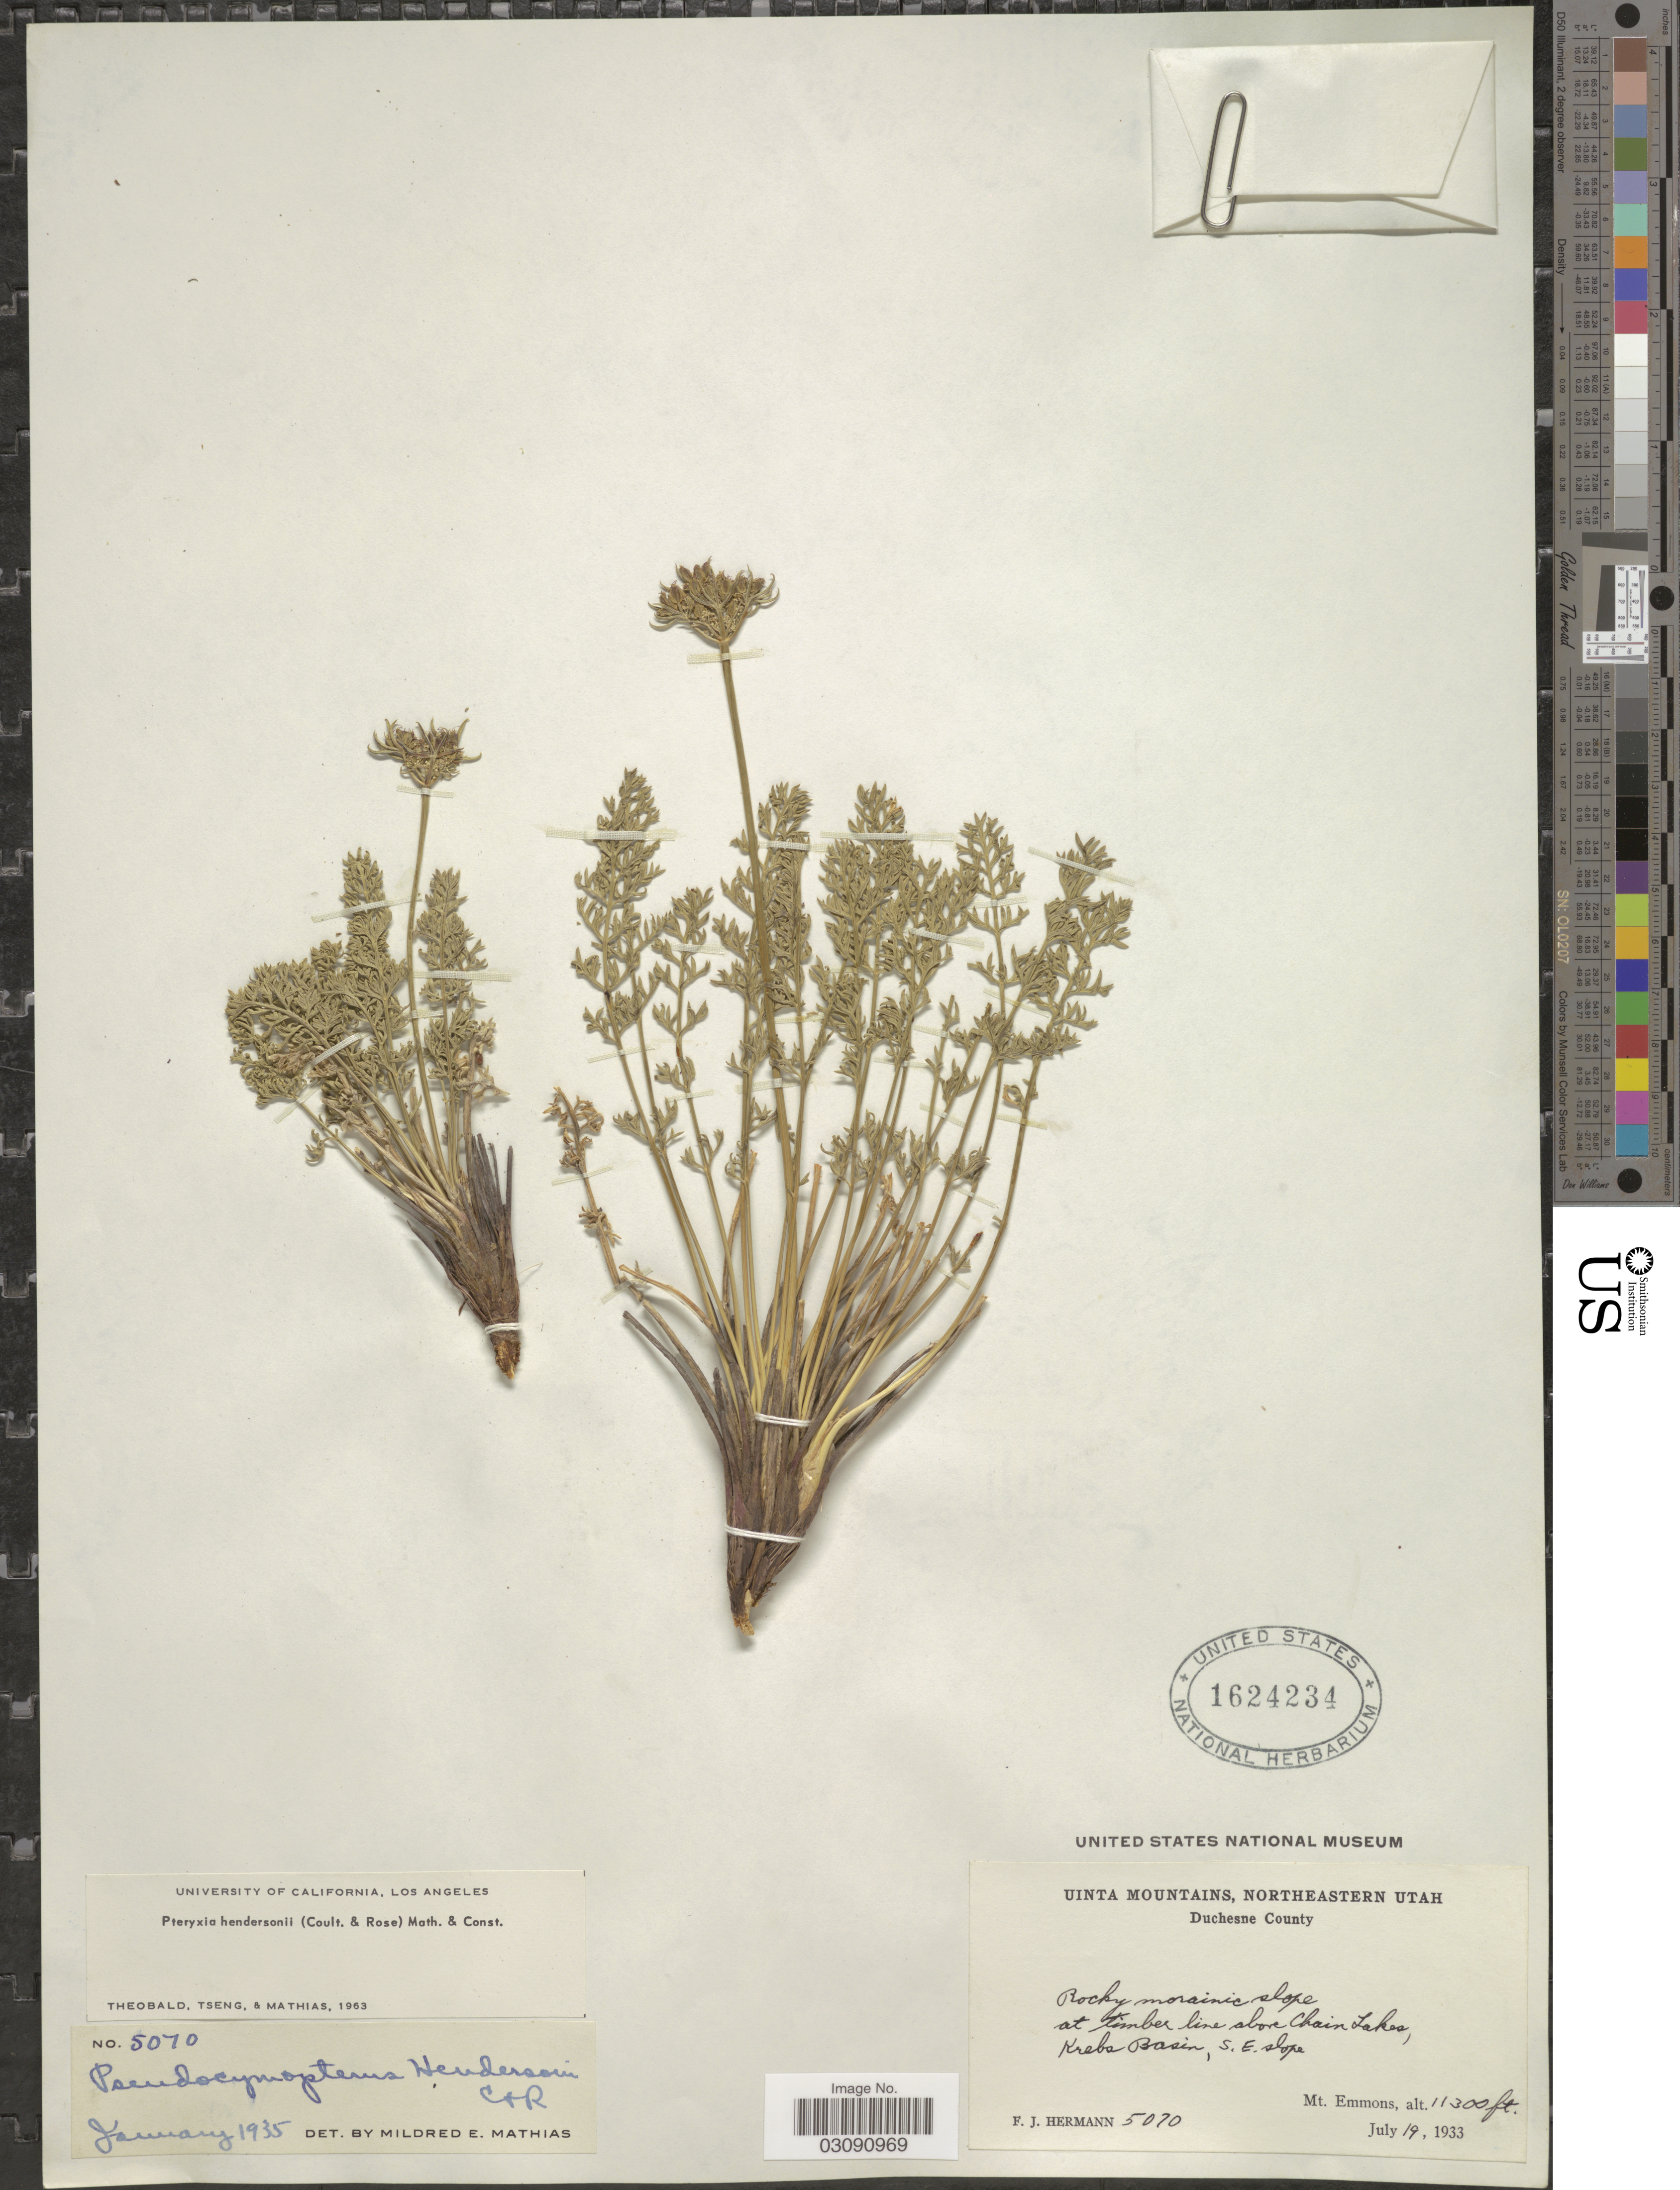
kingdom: Plantae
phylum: Tracheophyta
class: Magnoliopsida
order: Apiales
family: Apiaceae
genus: Pteryxia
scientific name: Pteryxia hendersonii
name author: (J.M. Coult. & Rose) Mathias & Constance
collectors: F. J. Hermann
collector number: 5070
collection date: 1933-07-19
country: United States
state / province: Utah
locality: Uinta Mountains, Northeastern Utah, Duchesne County, Rocky morainic slope at timber line above Chain Lakes, Kreba Basin, S.E. slope, Mt. Emmons.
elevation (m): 3444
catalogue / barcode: US 1624234